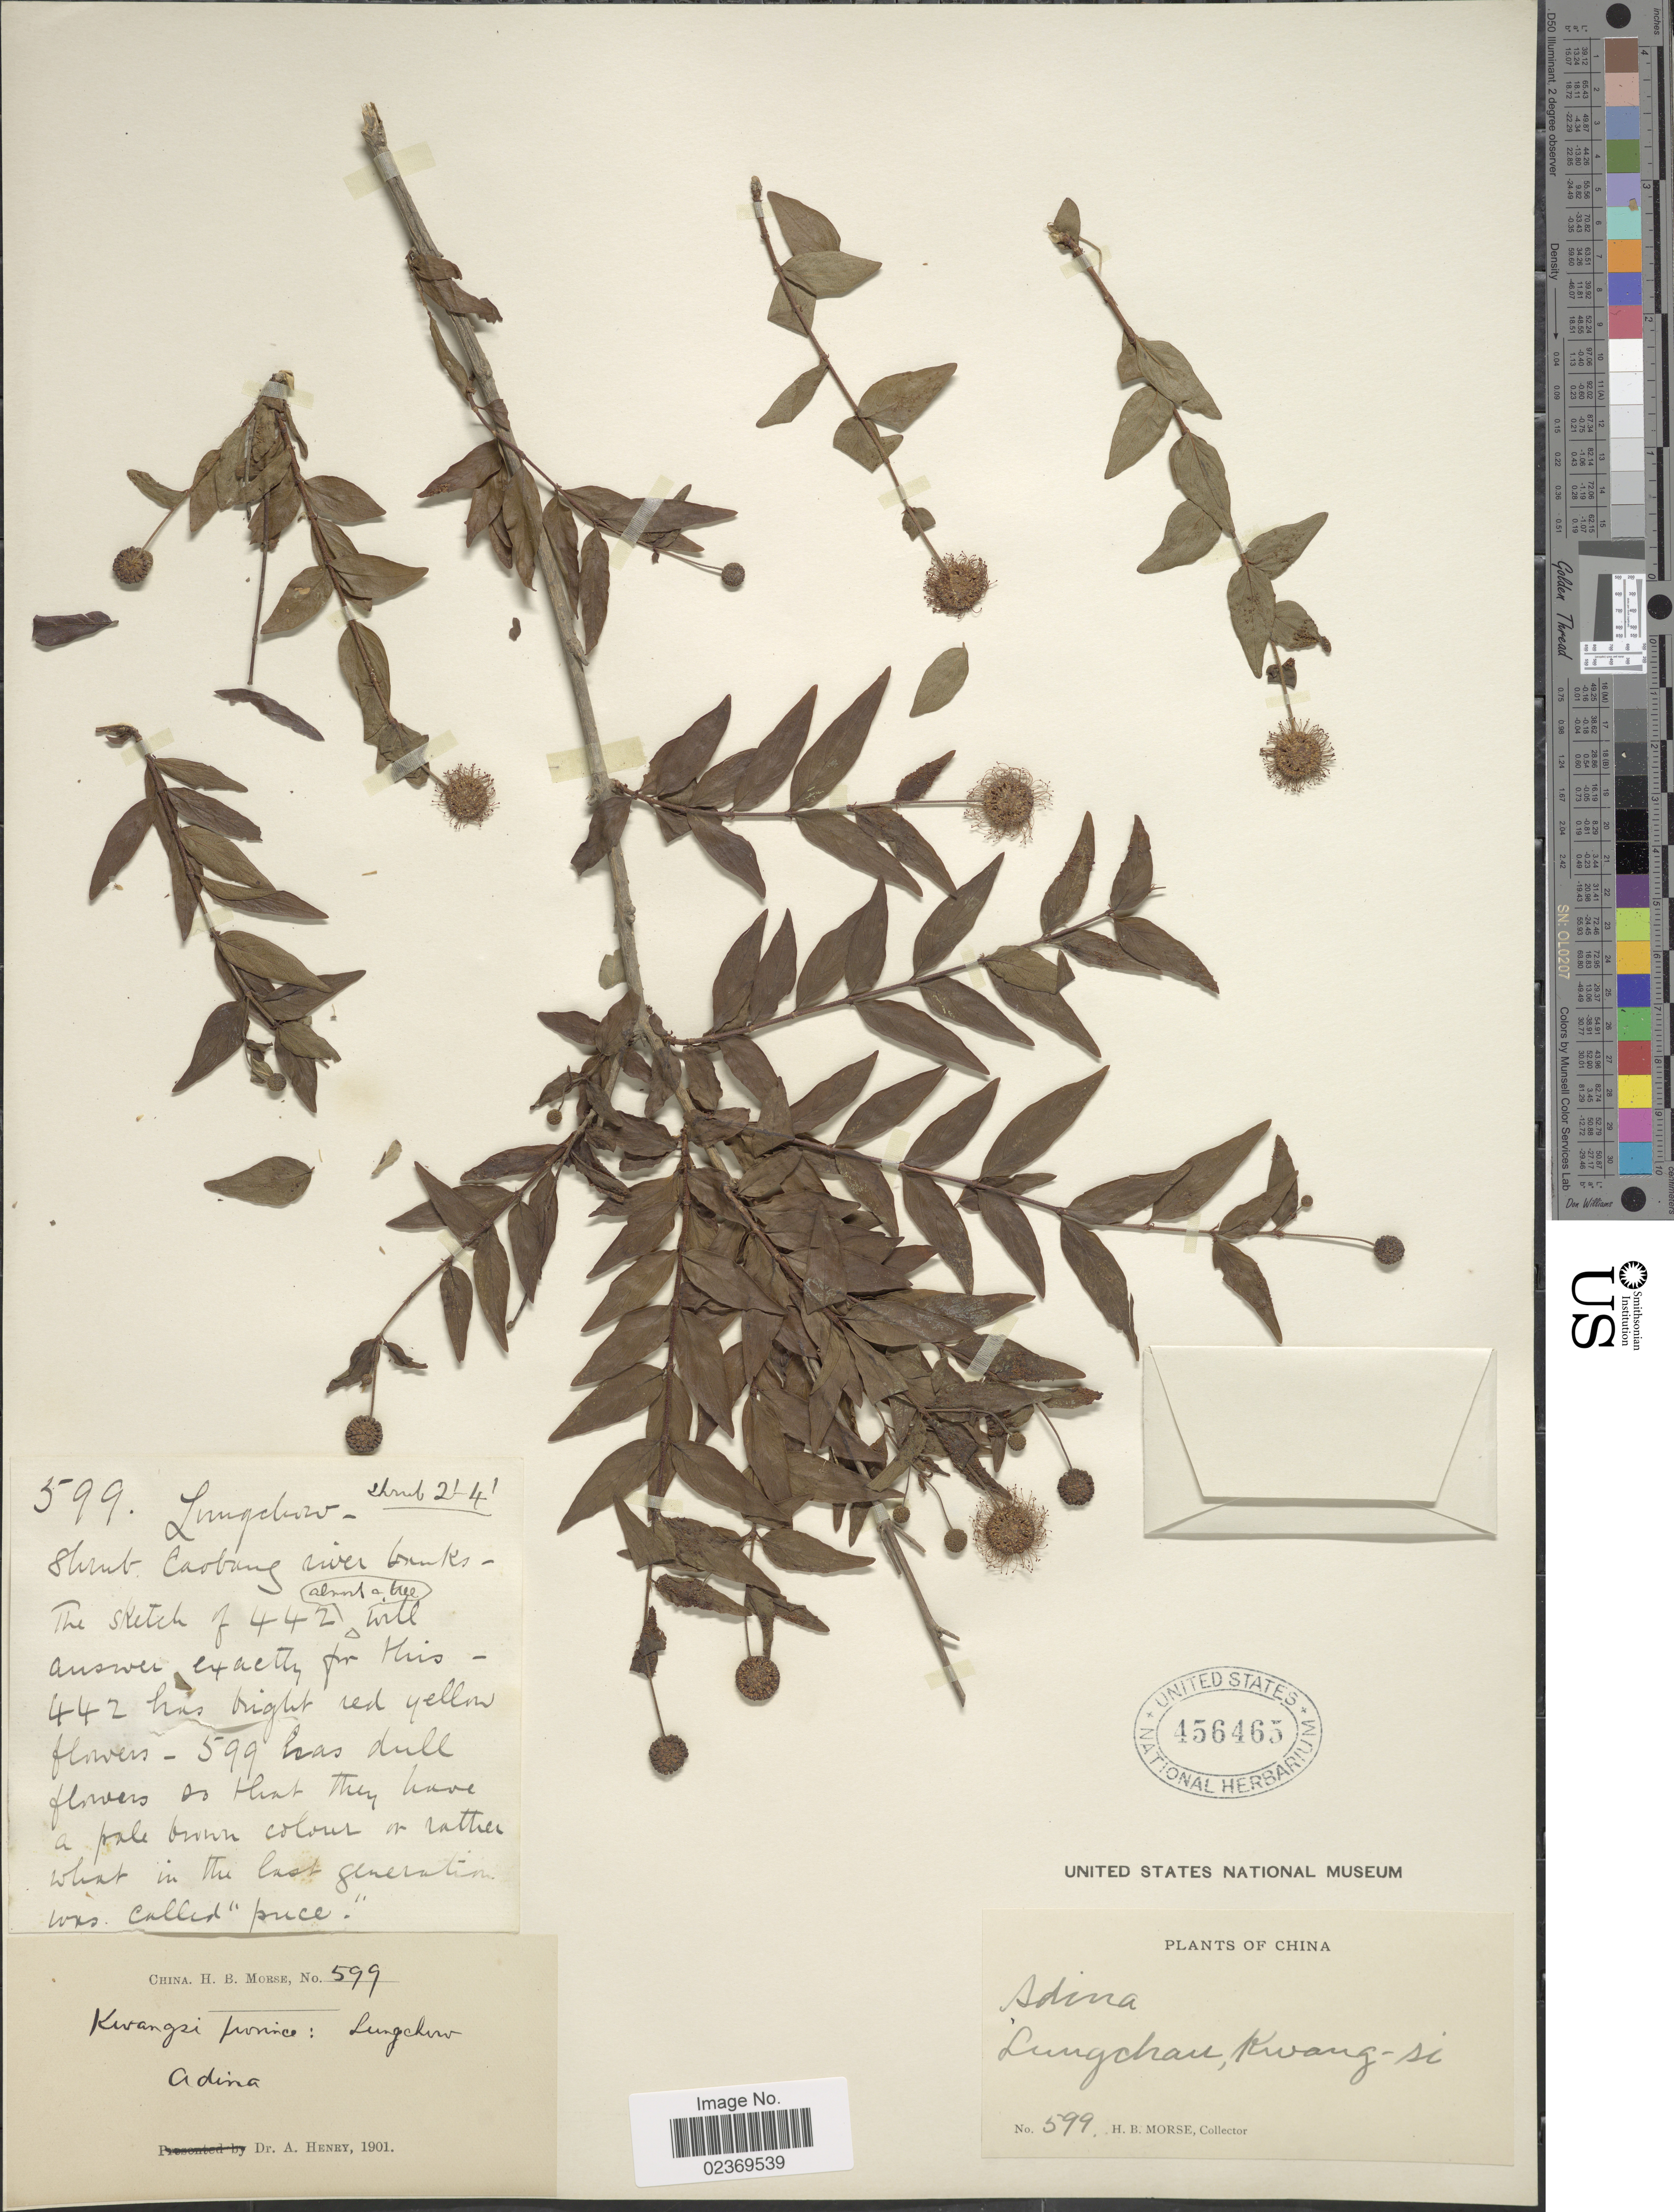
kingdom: Plantae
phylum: Tracheophyta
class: Magnoliopsida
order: Gentianales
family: Rubiaceae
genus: Adina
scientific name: Adina rubella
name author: Hance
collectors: H. Morse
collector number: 599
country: China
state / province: Guangxi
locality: Kwangsi Province: Lungchow, Caobang river banks.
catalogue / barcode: US 456465